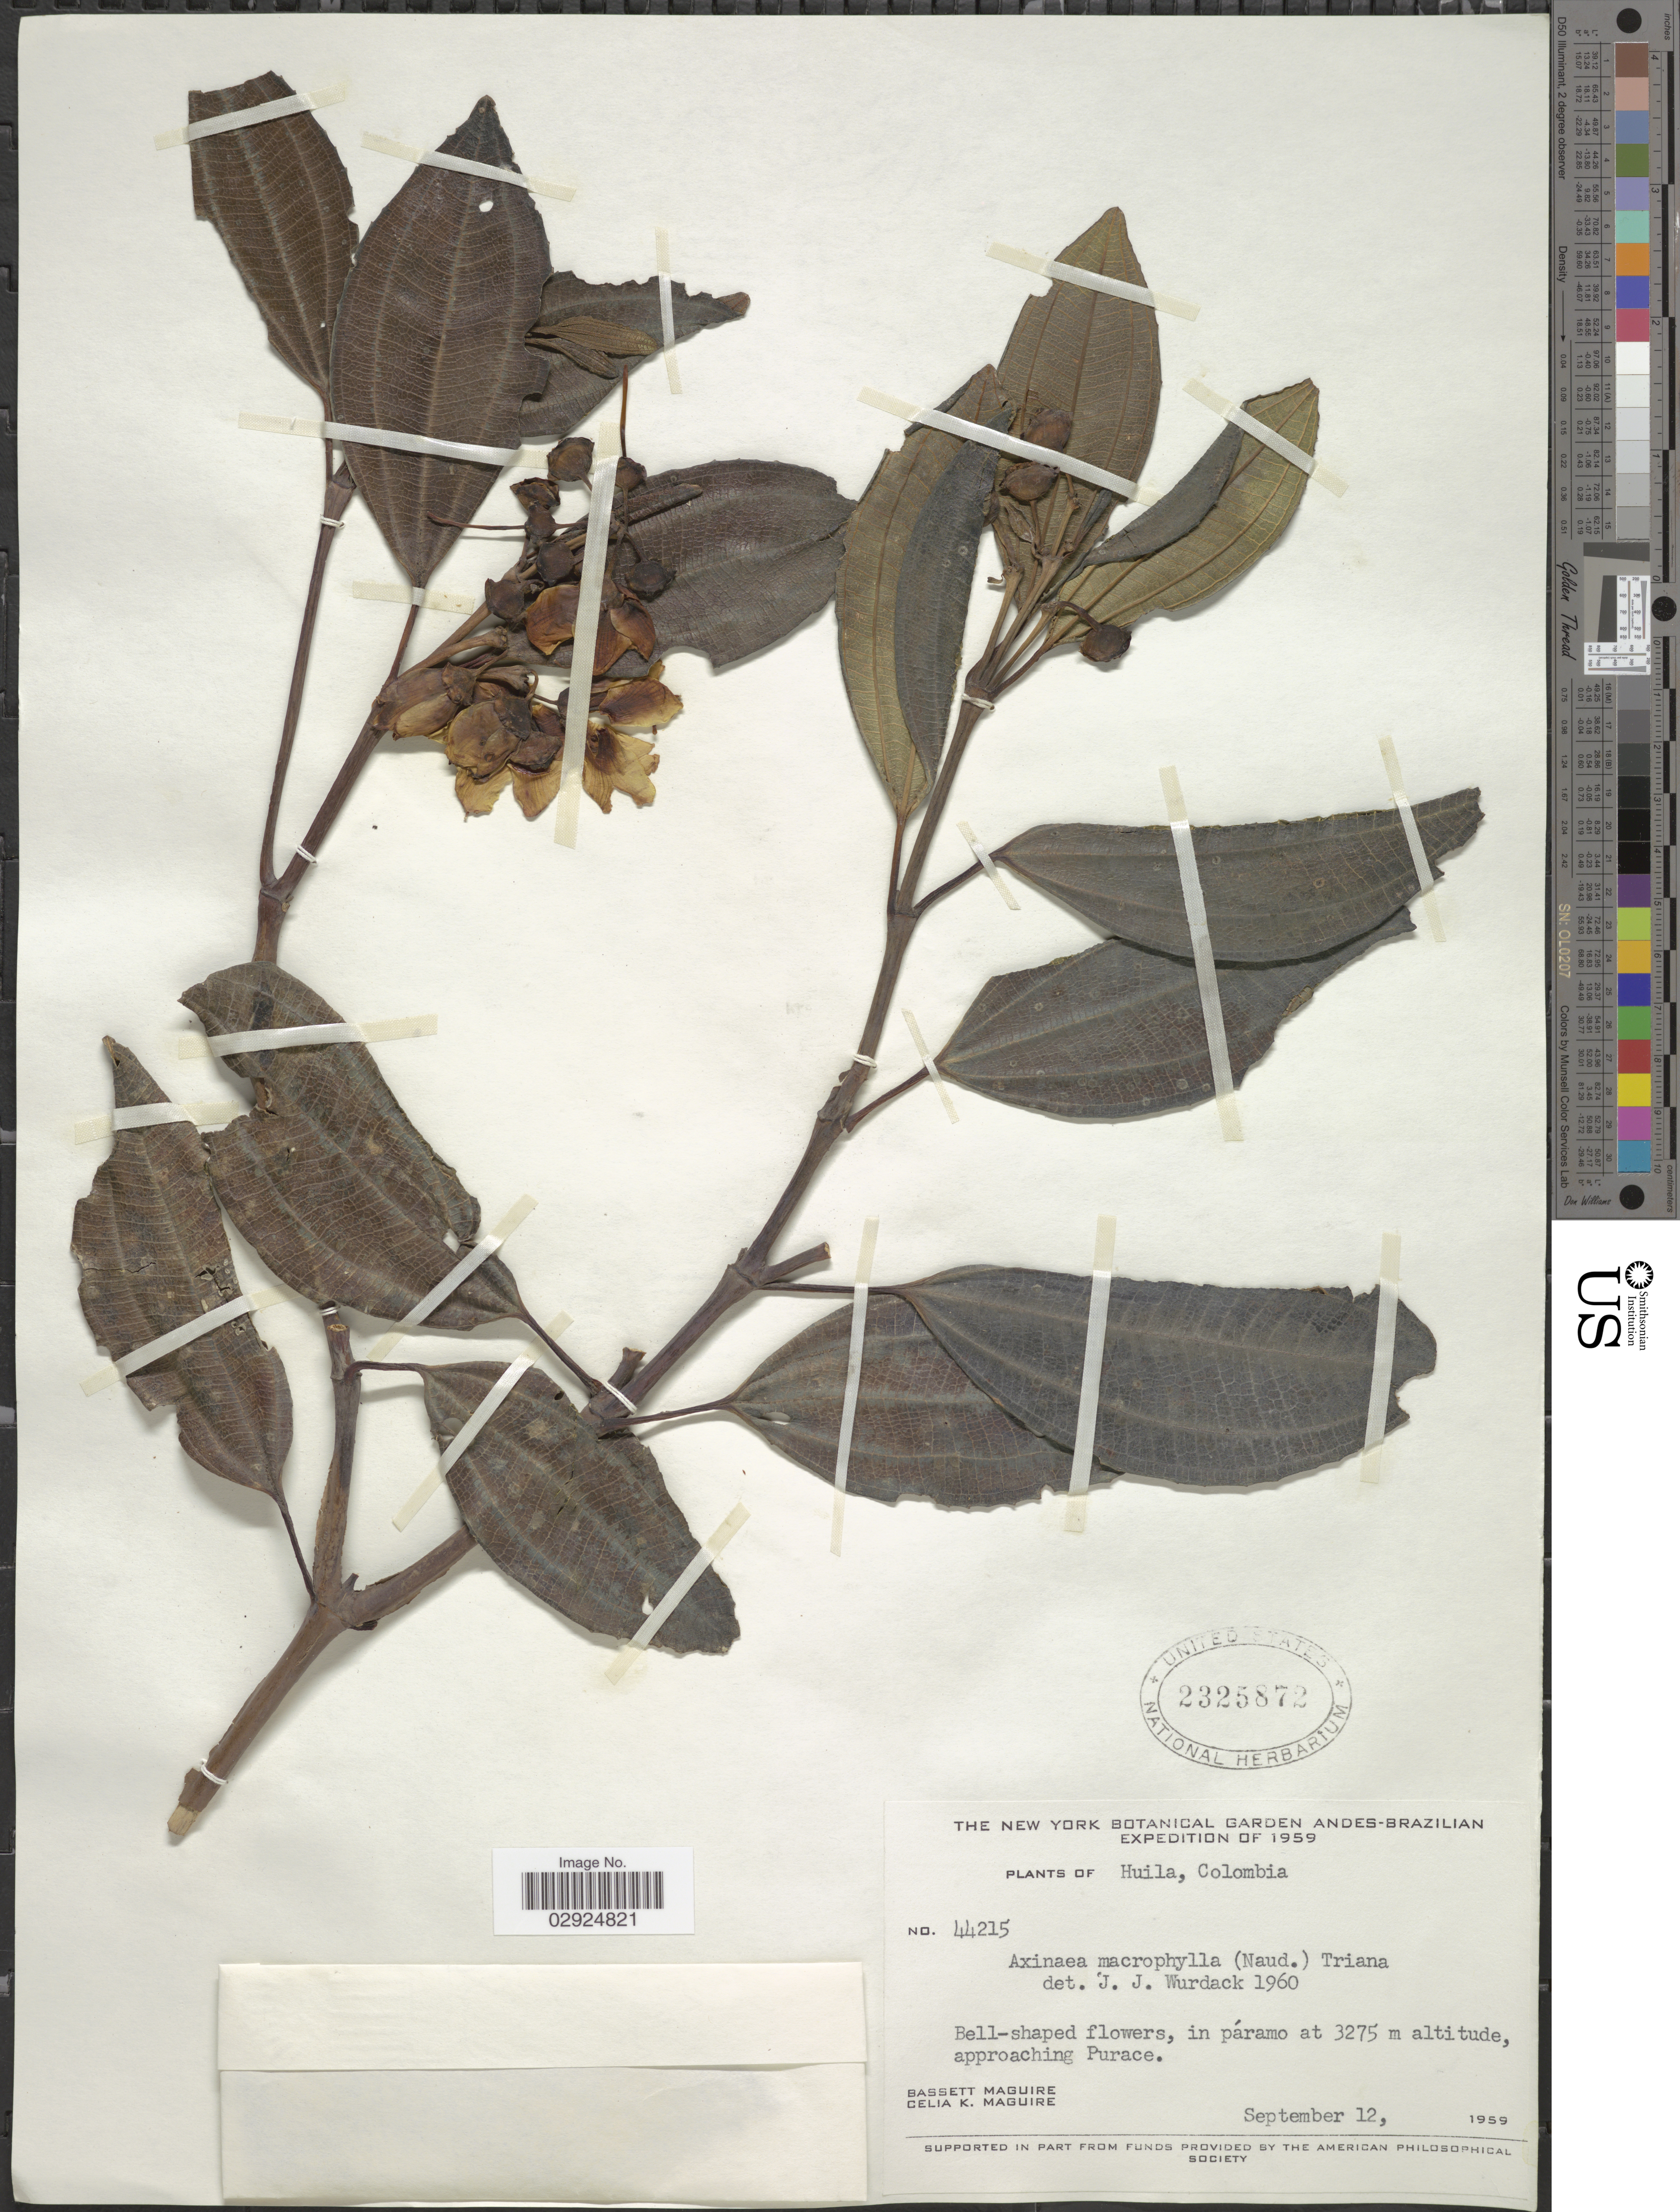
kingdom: Plantae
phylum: Tracheophyta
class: Magnoliopsida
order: Myrtales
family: Melastomataceae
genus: Axinaea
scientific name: Axinaea macrophylla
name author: (Naudin) Triana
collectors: B. Maguire & C. K. Maguire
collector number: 44215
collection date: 1959-09-12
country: Colombia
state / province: Huila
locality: Approaching Purace.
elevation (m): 3275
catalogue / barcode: US 2325872